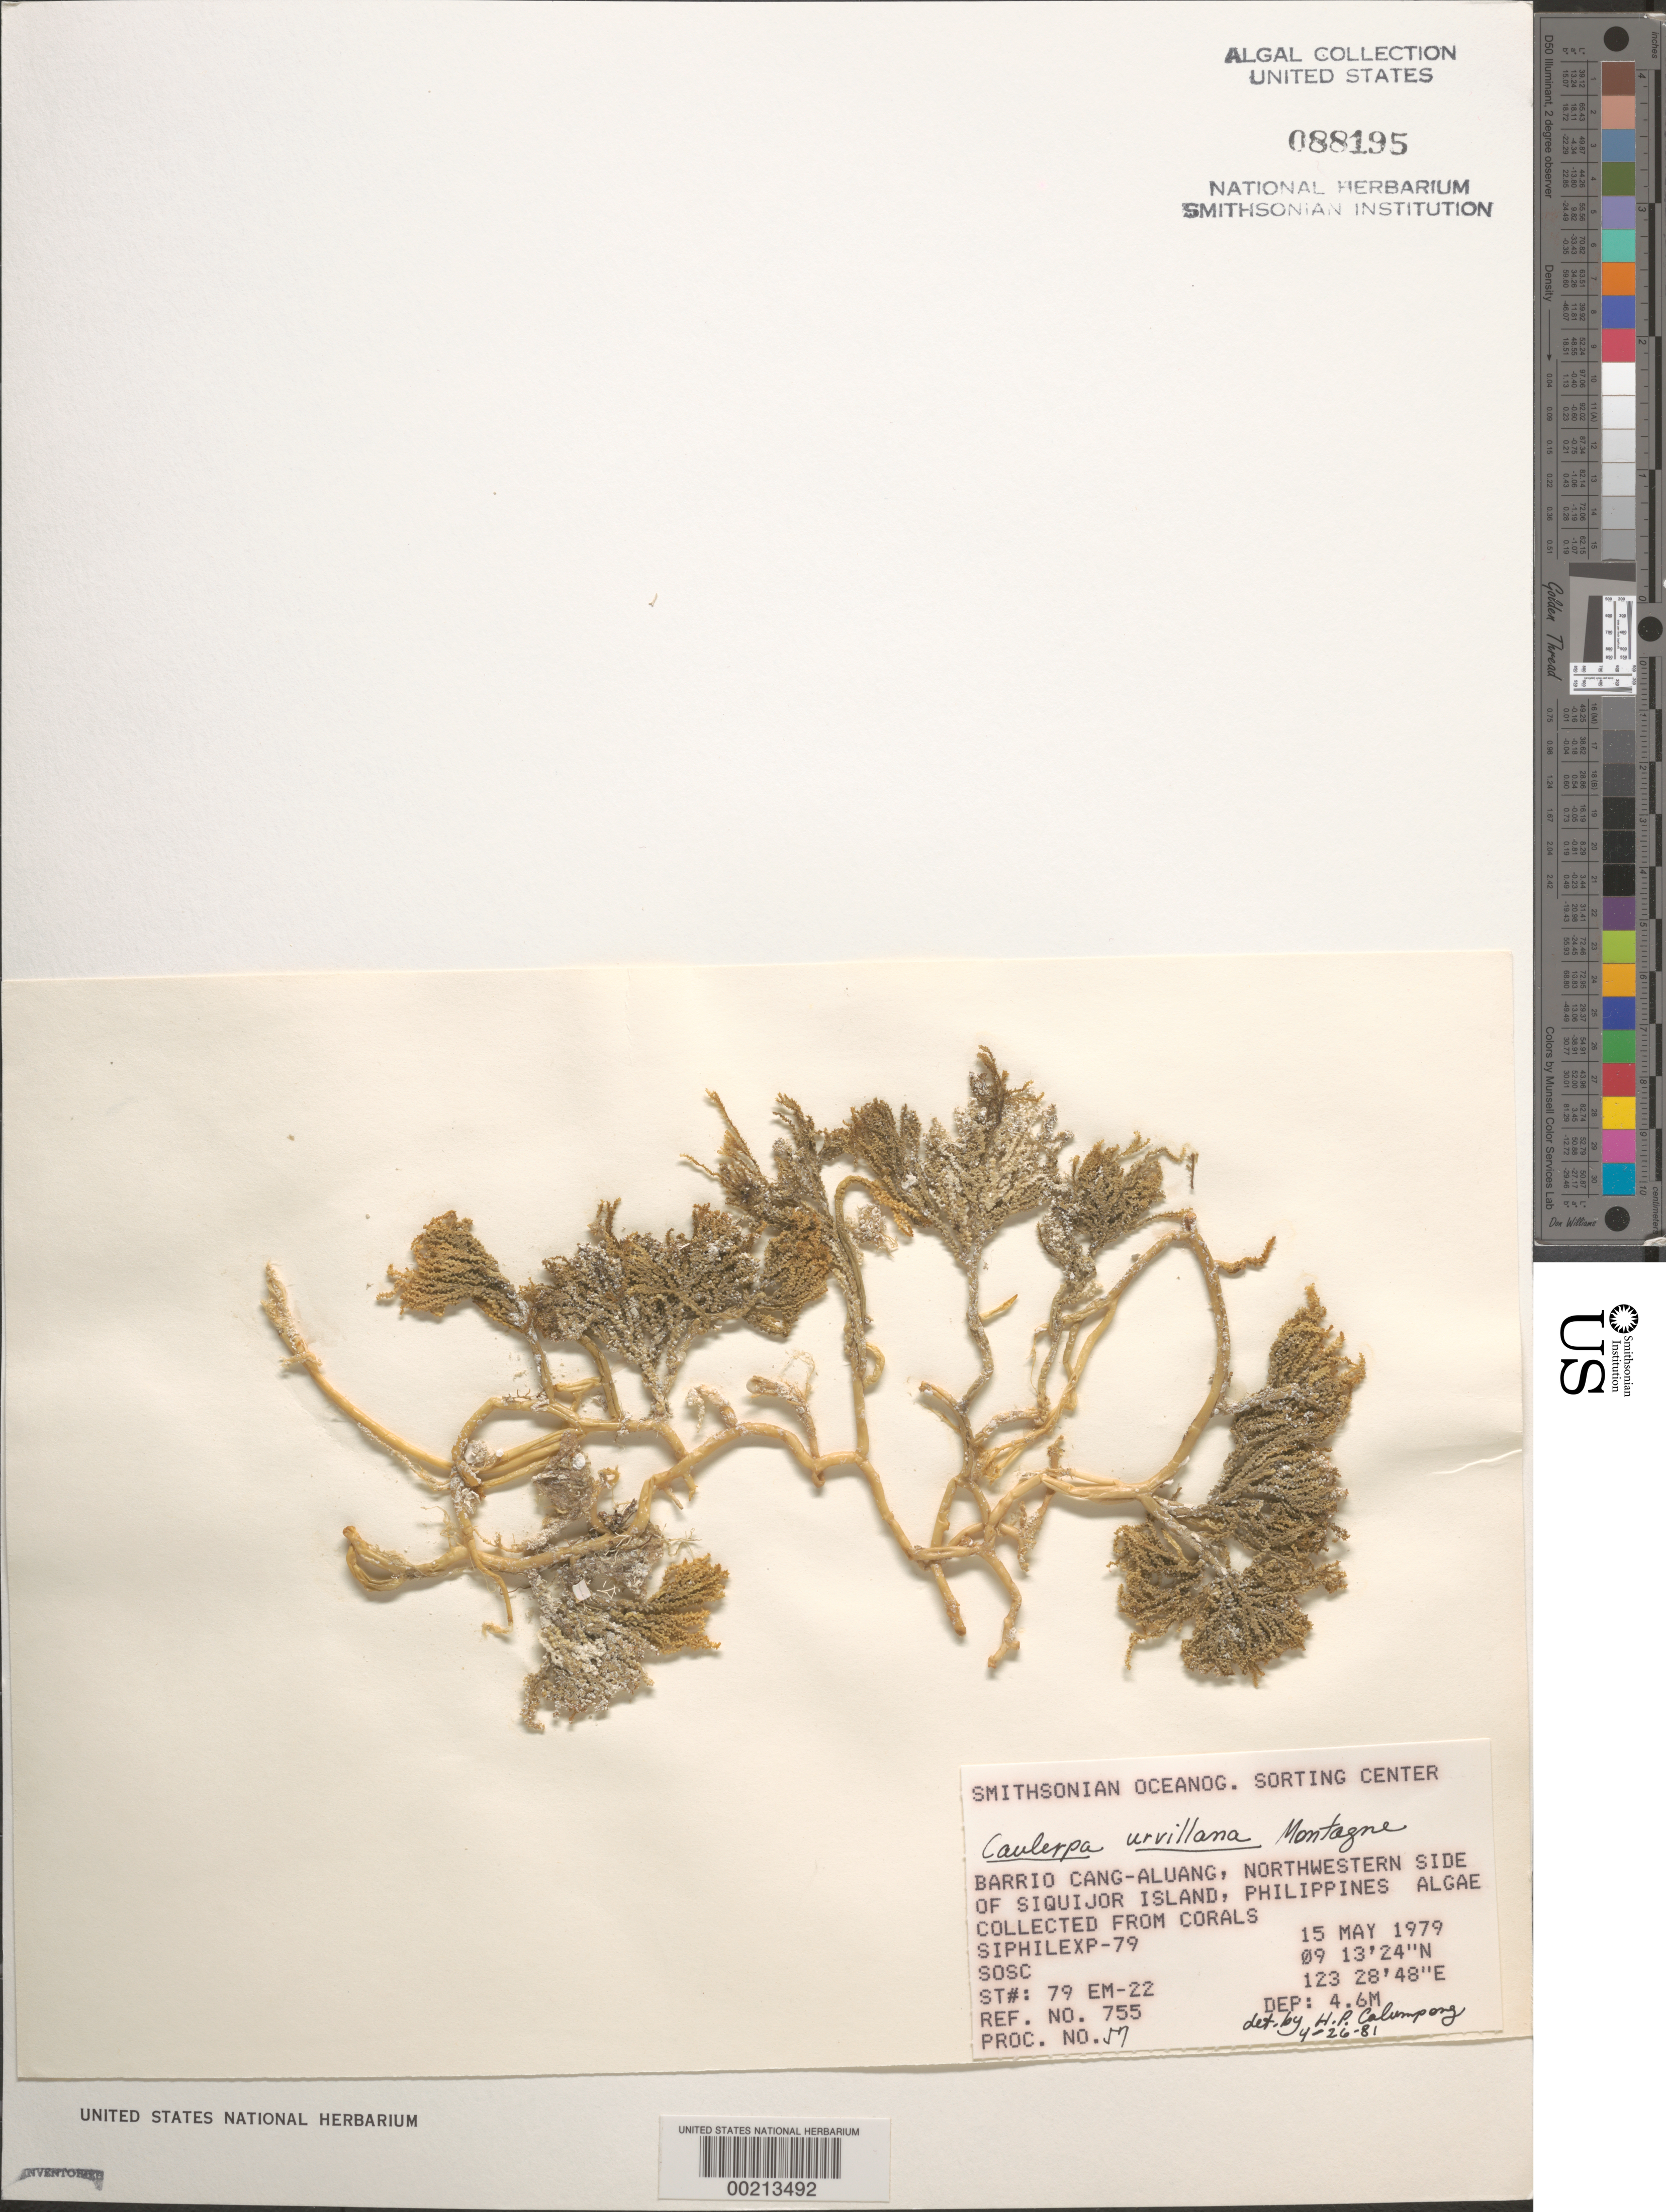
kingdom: Plantae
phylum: Chlorophyta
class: Ulvophyceae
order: Bryopsidales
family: Caulerpaceae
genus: Caulerpa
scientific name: Caulerpa urvilleana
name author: Mont.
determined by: Calumpong, H. P.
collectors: SOSC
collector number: Station 79 Em-22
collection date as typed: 15 May 1979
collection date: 1979-05-15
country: Philippines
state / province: Central Visayas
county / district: Siquijor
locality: Siquijor island, barrio cang-aluang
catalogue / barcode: US 88195